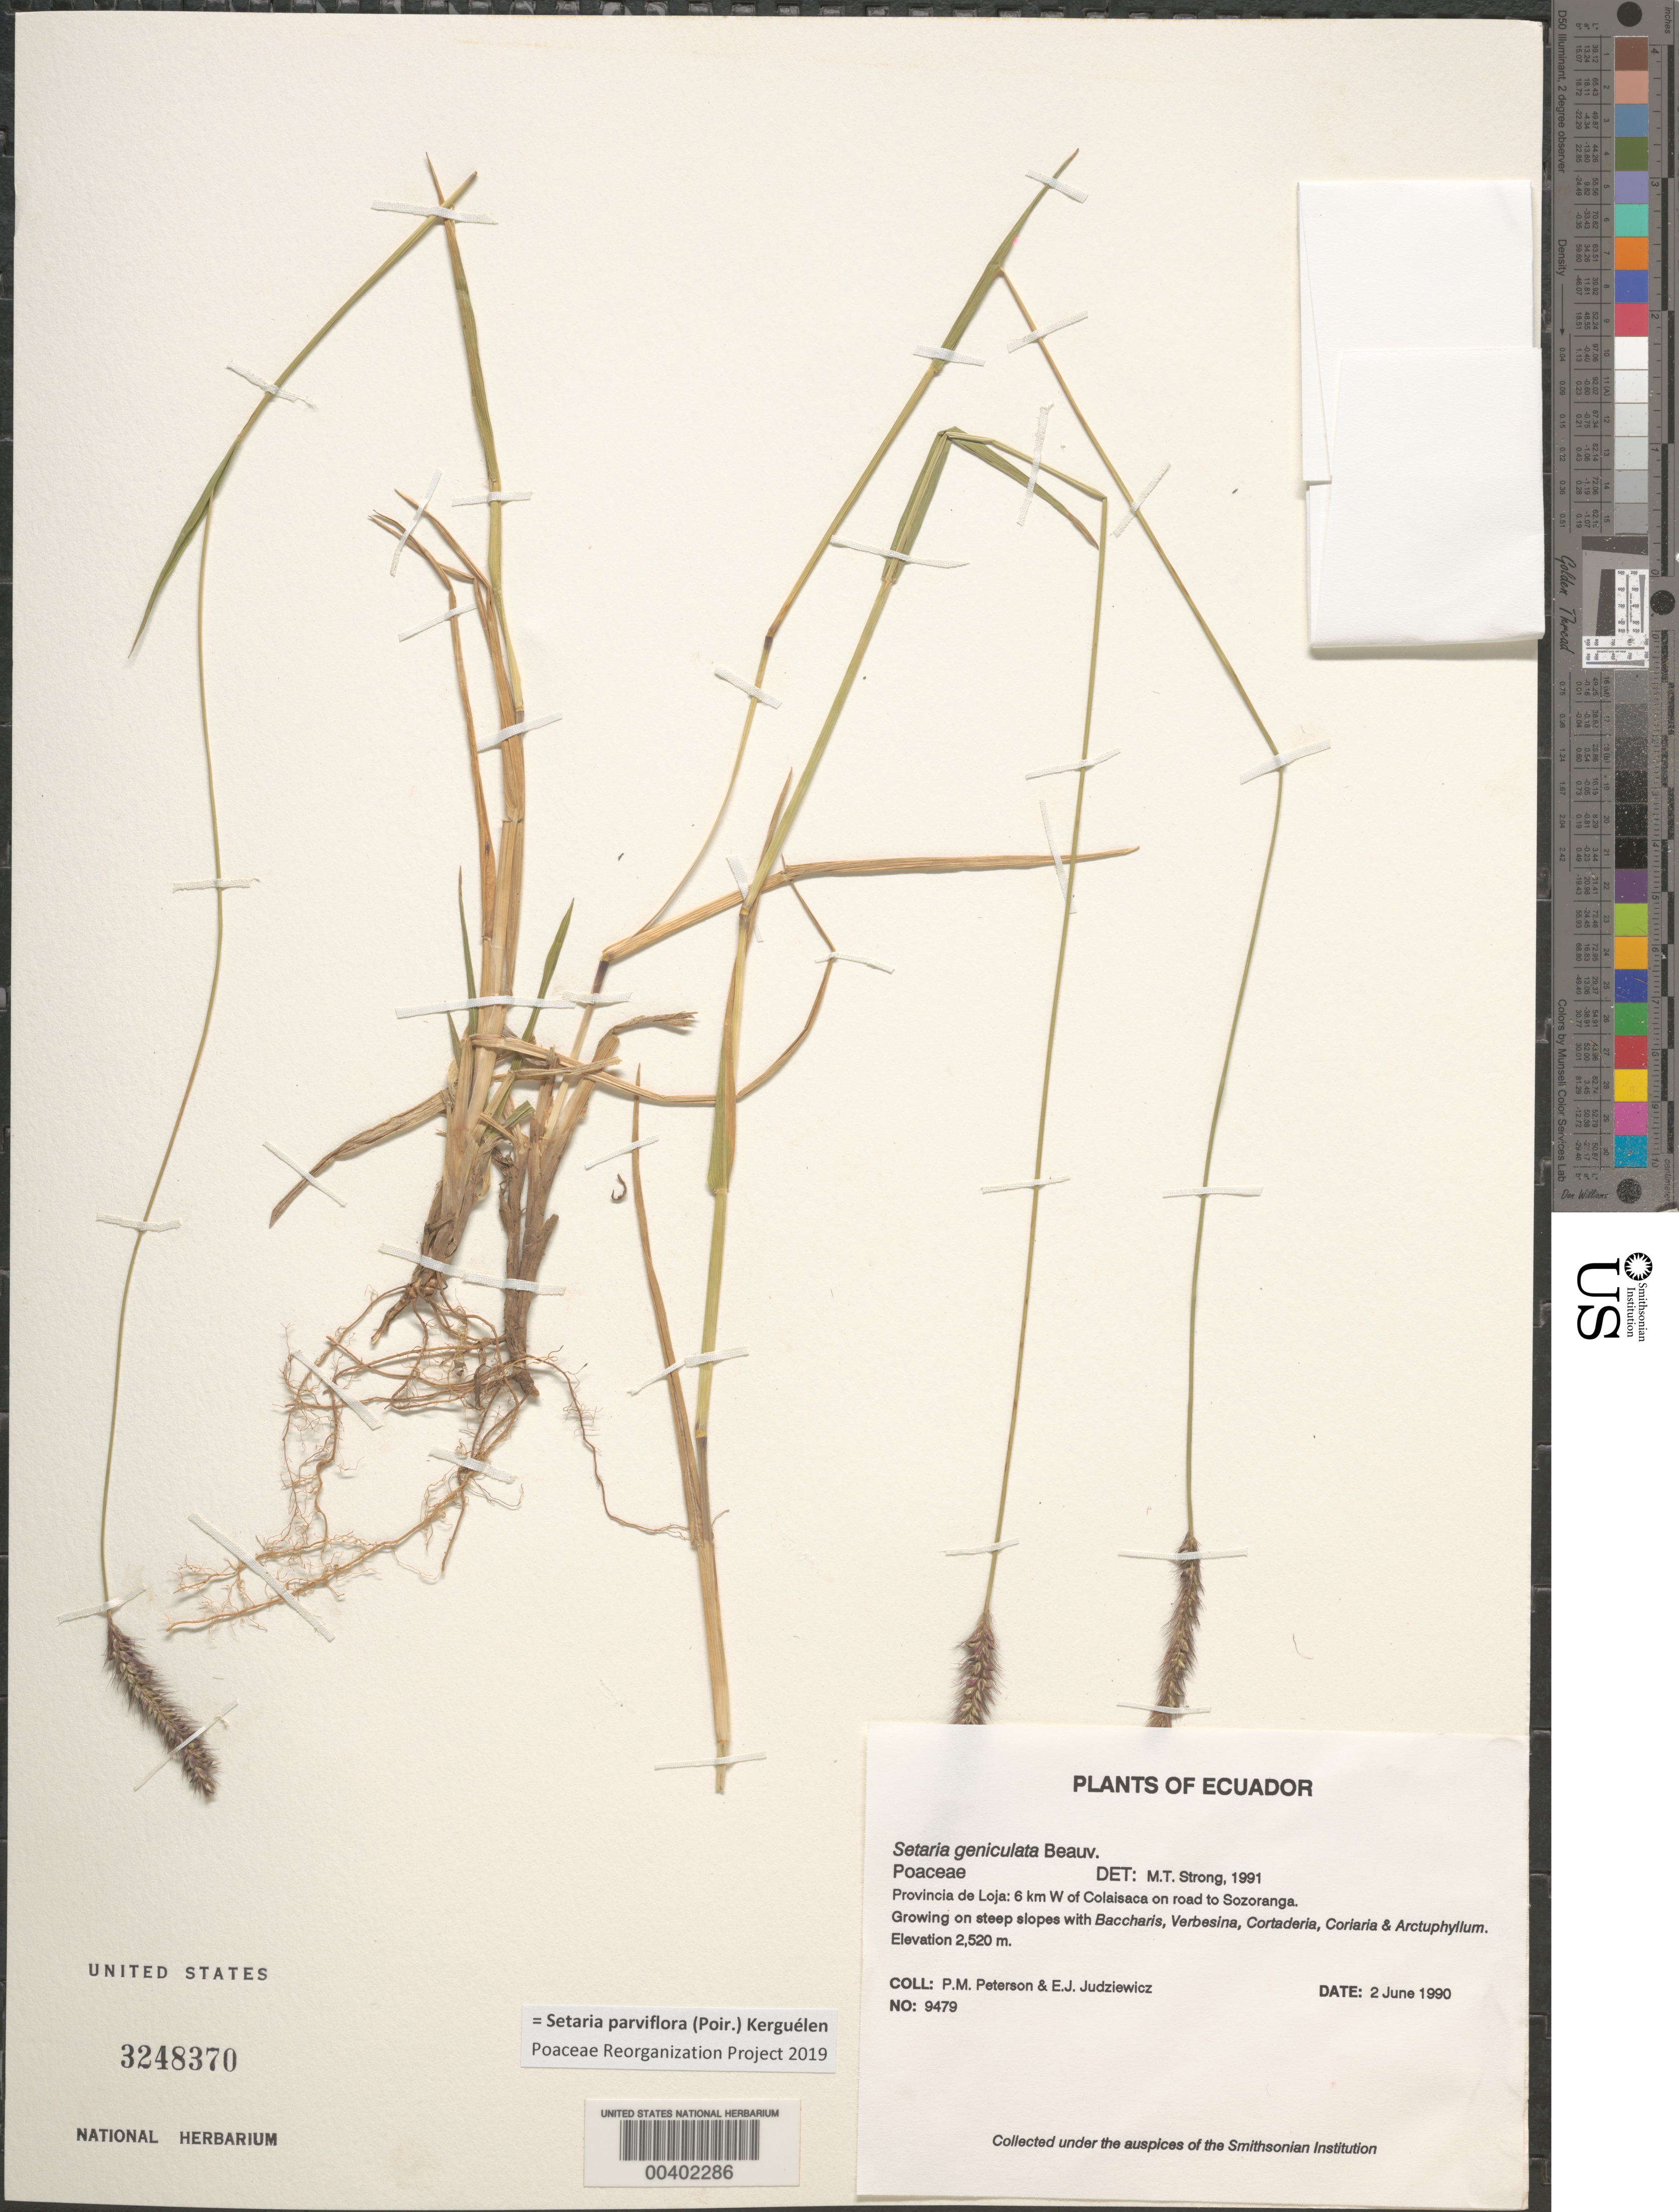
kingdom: Plantae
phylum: Tracheophyta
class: Liliopsida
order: Poales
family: Poaceae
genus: Setaria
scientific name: Setaria parviflora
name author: (Poir.) Kerguélen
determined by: Poaceae Reorganization Project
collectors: P. M. Peterson & E. J. Judziewicz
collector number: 09479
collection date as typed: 02 Jun 1990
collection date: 1990-06-02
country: Ecuador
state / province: Loja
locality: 6 km W of Colaisaca on road to Sozoranga.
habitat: Growing on steep slopes with Baccharis, Verbesina, Cortaderia, Coriaria & Arctuphyllum.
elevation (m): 2520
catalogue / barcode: US 3248370